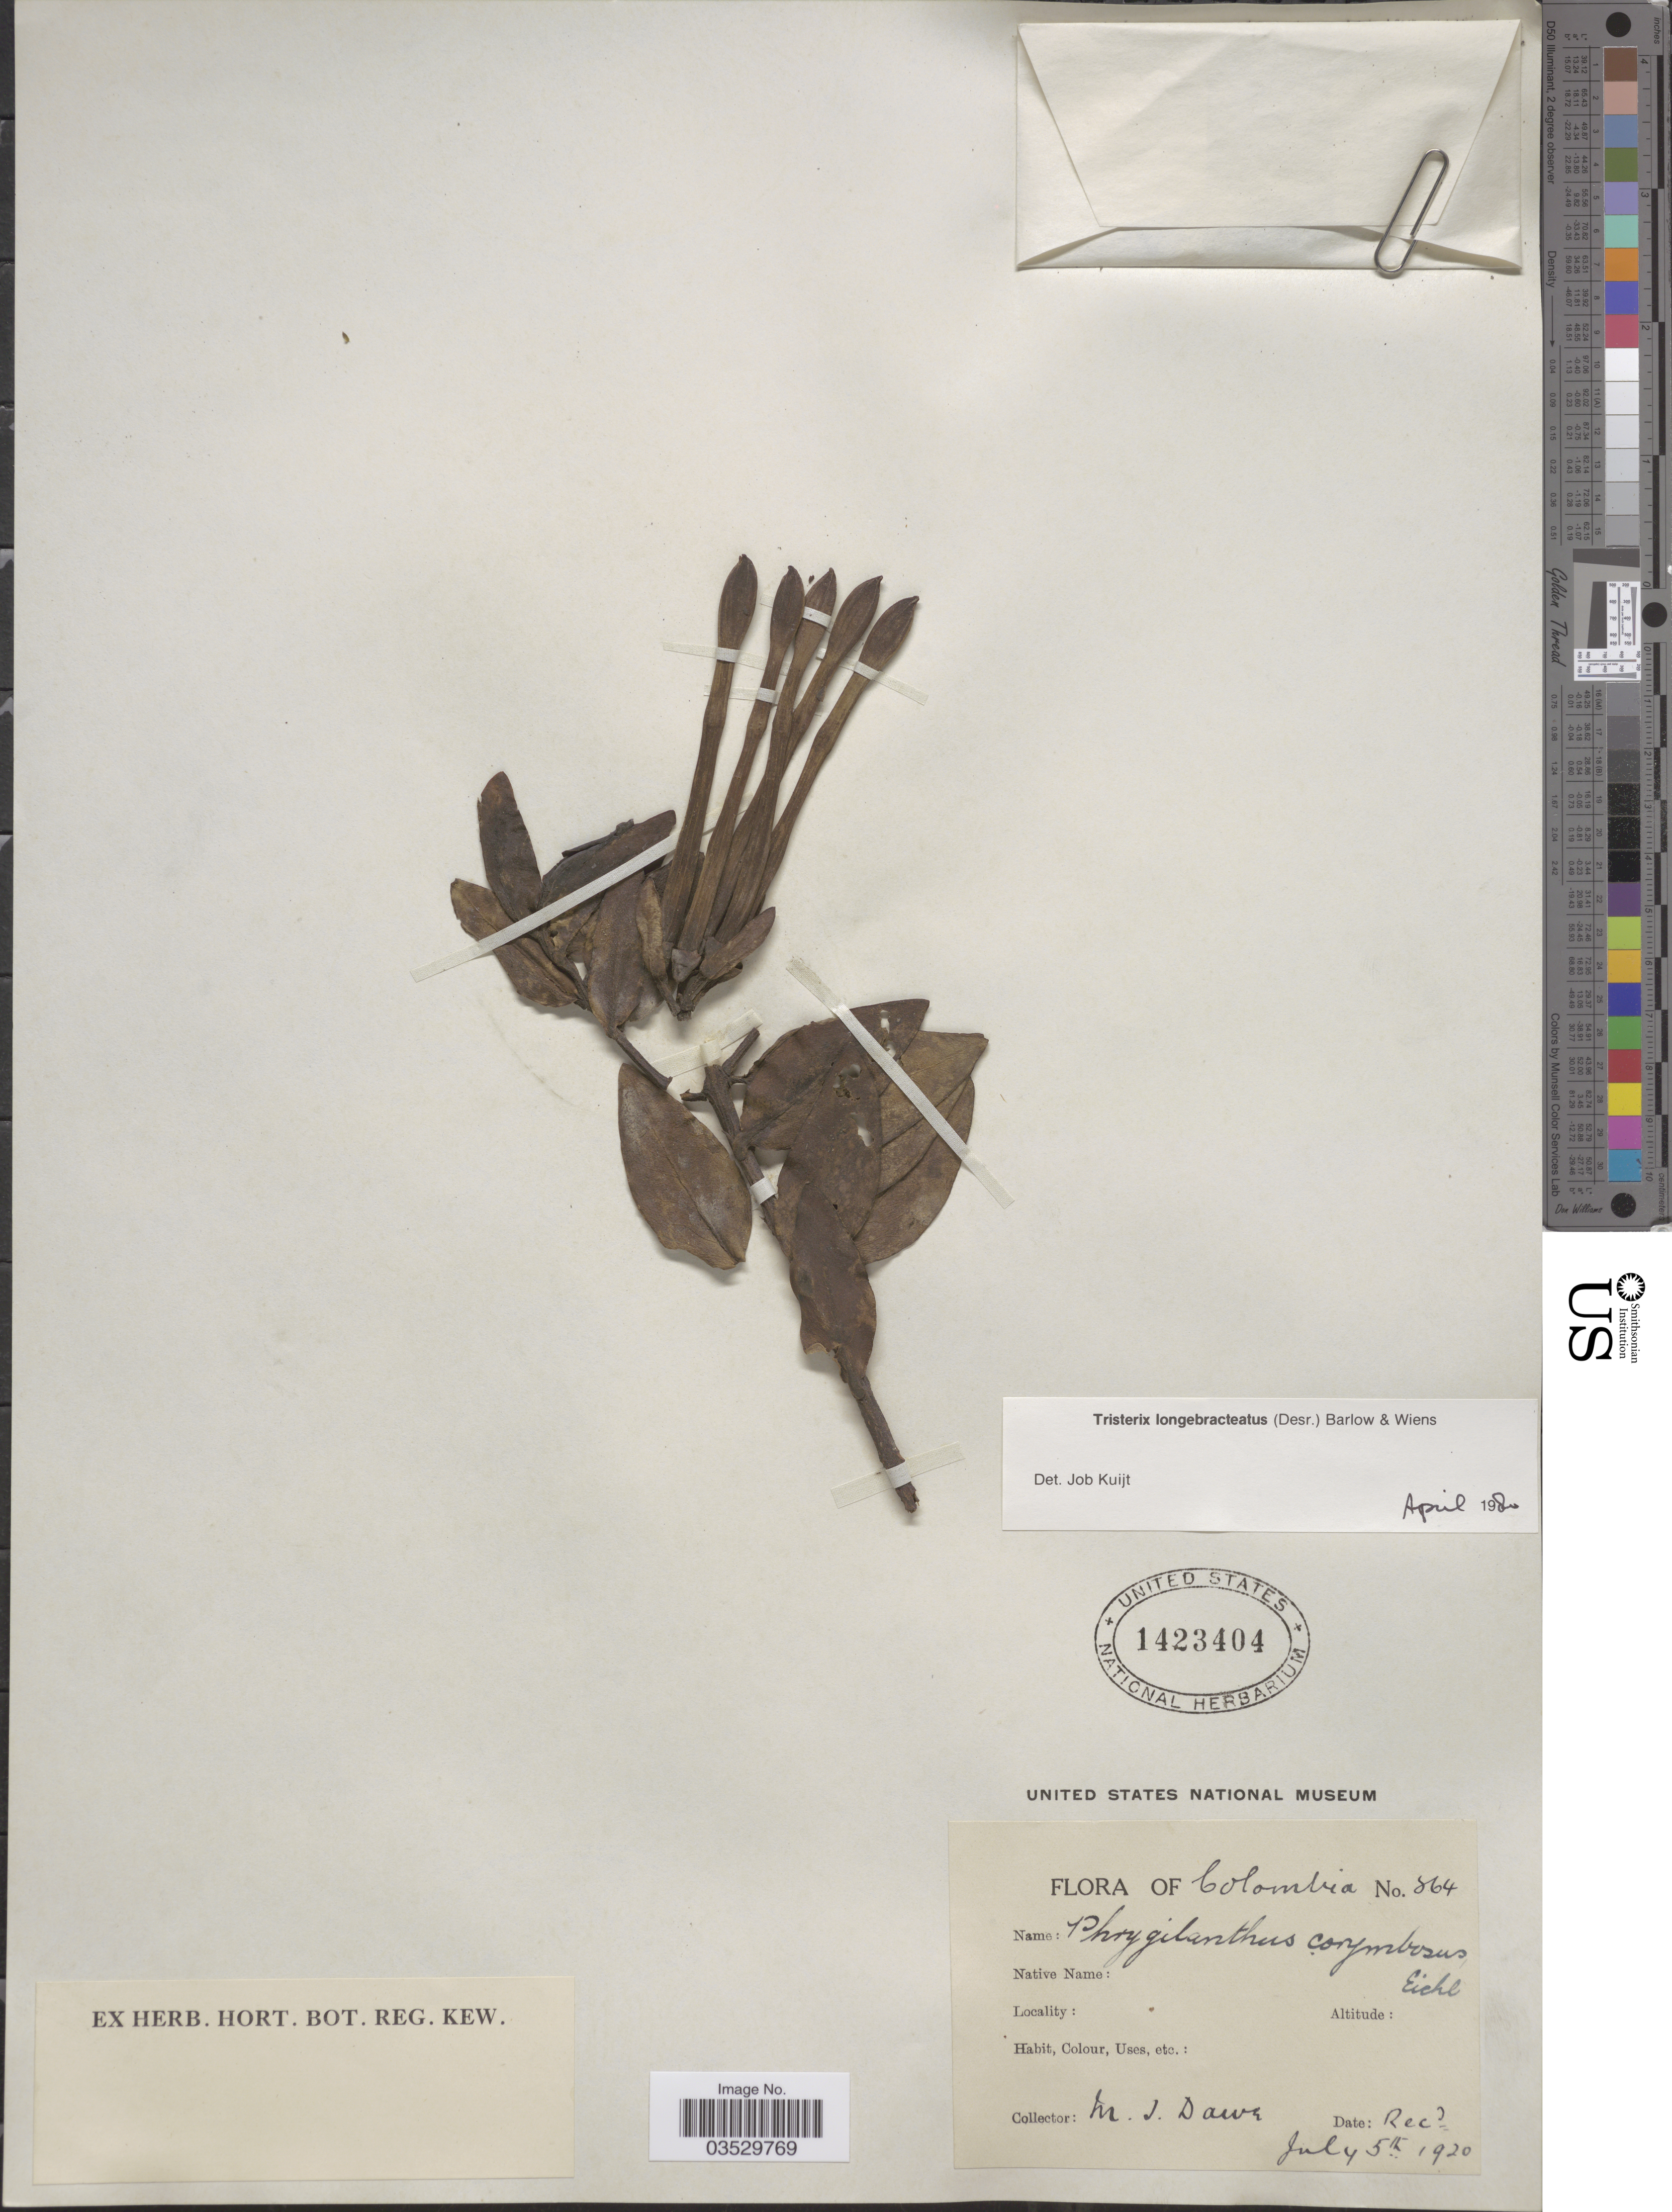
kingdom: Plantae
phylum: Tracheophyta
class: Magnoliopsida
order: Santalales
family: Loranthaceae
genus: Tristerix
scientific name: Tristerix longebracteatus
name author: (Desr.) Bart. & Wiens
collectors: M. T. Dawe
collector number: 864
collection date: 1920-07-05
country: Colombia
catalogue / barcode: US 1423404